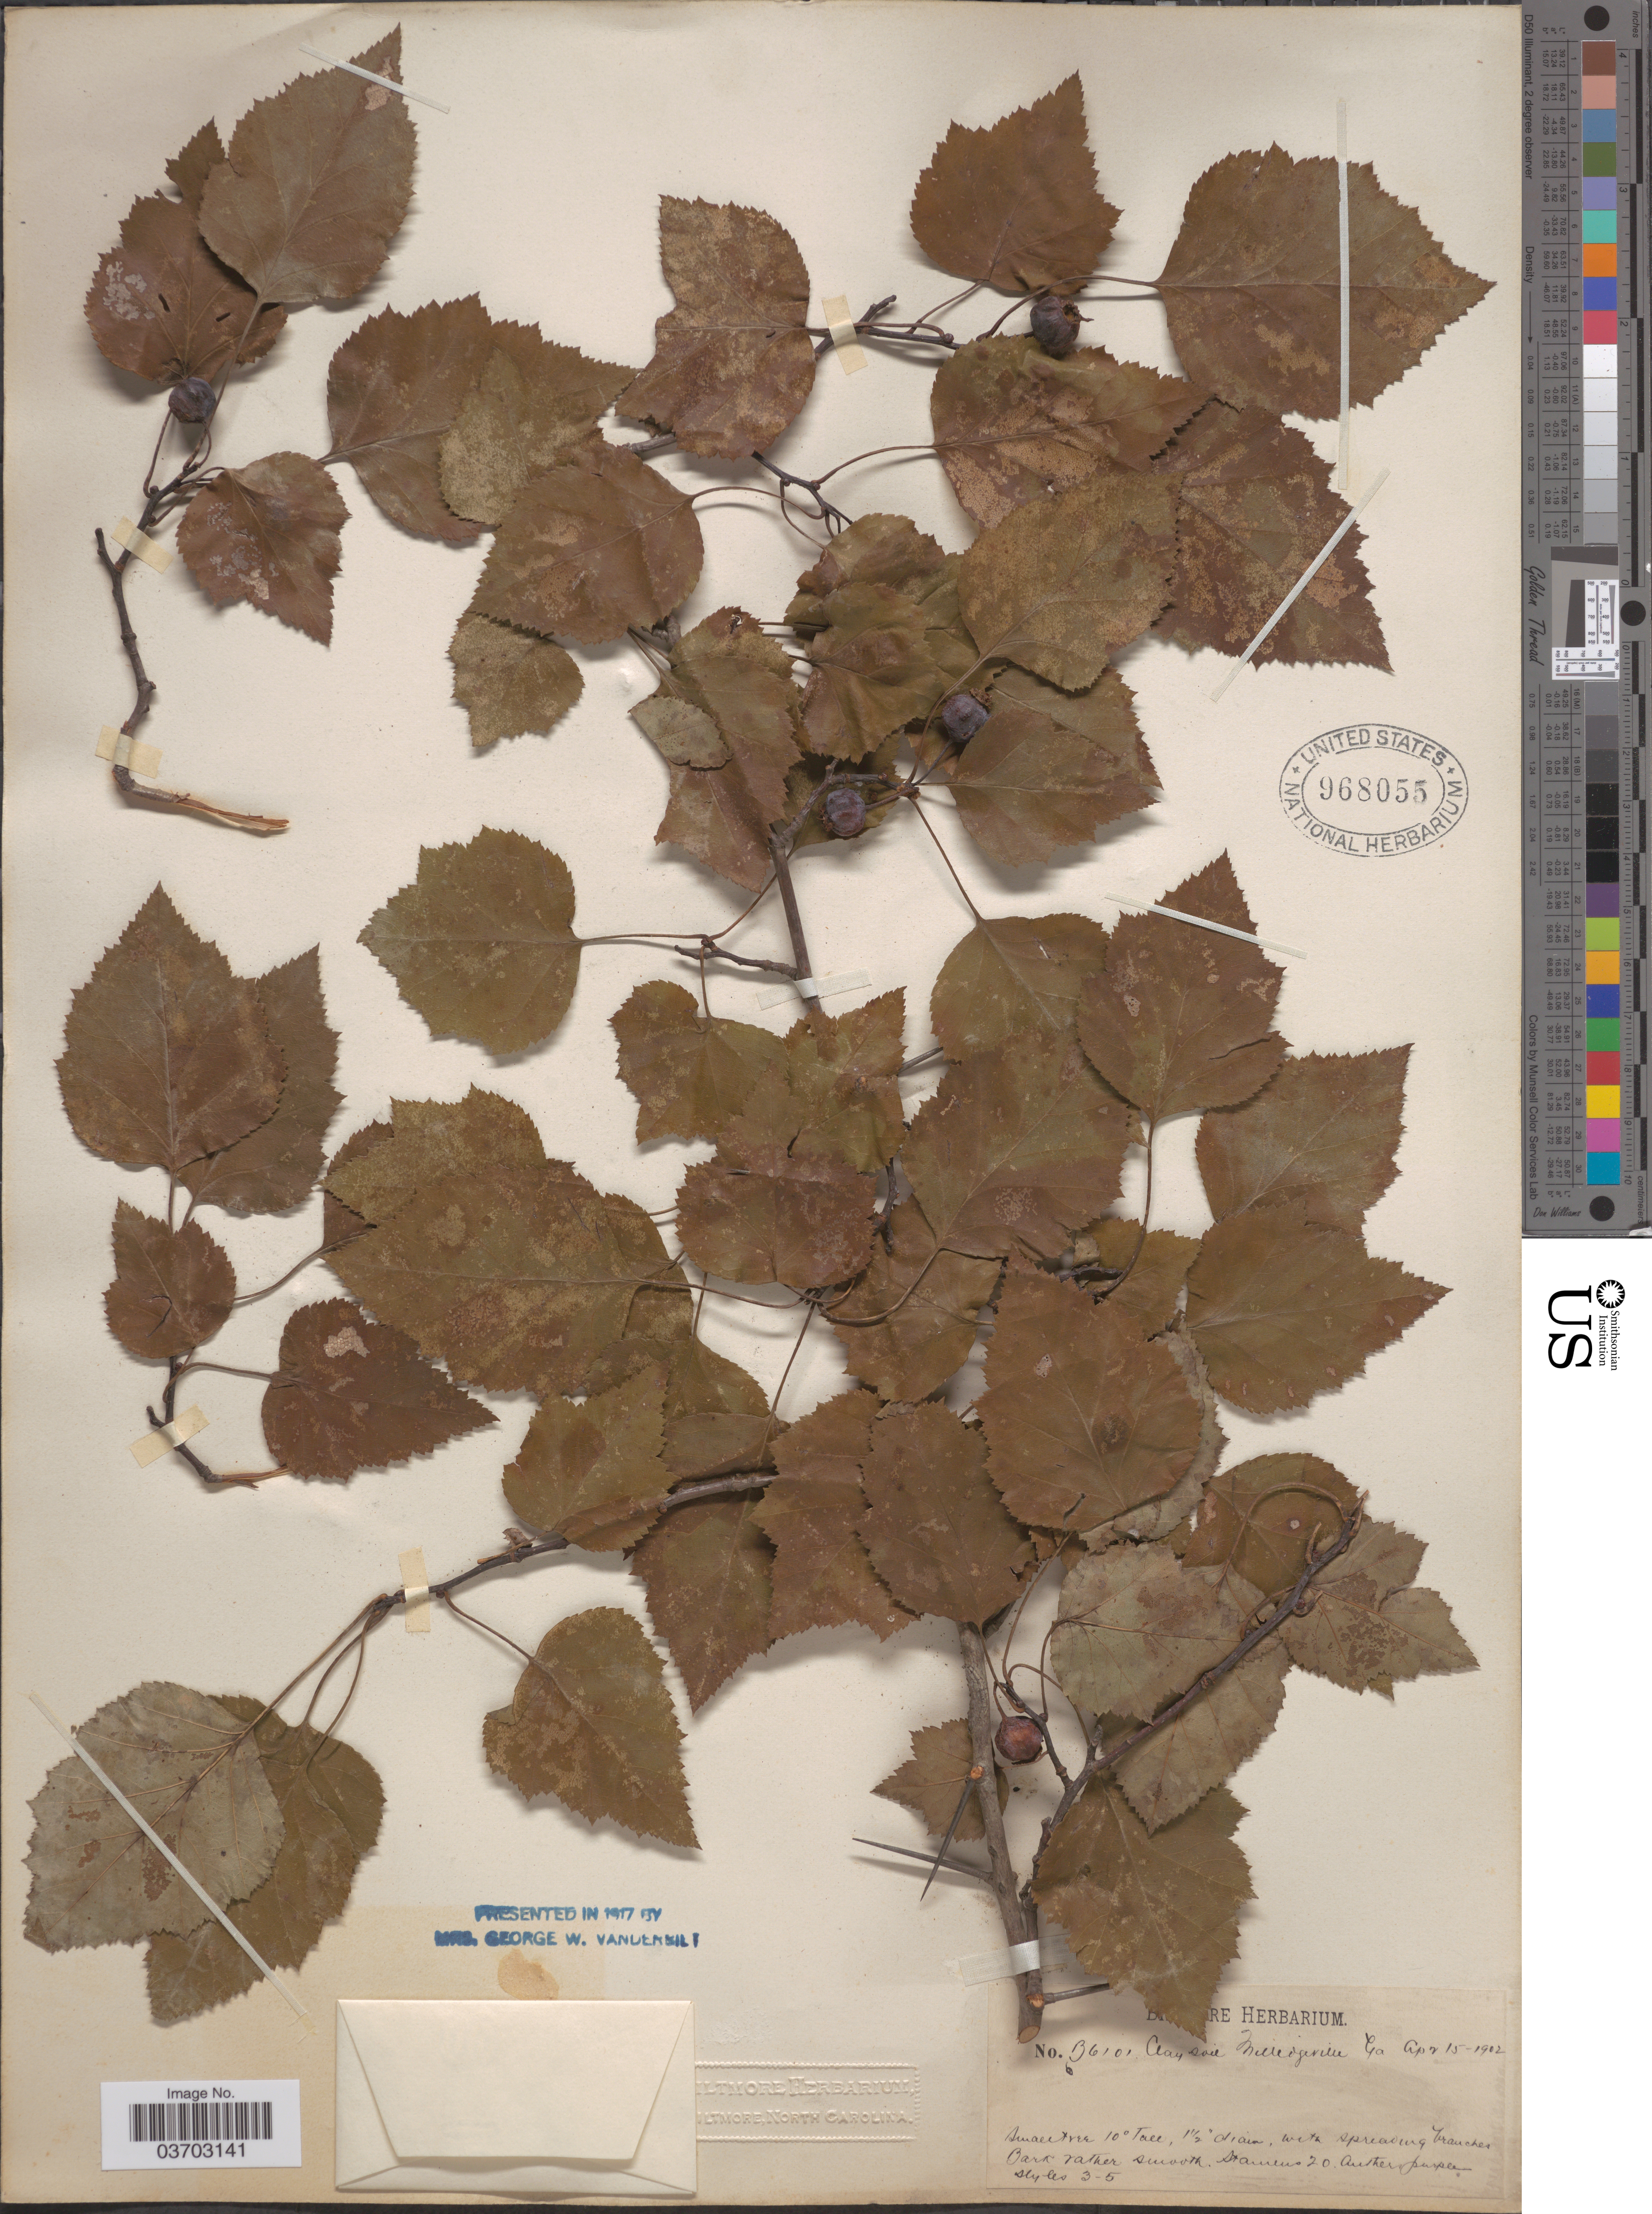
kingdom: Plantae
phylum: Tracheophyta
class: Magnoliopsida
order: Rosales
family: Rosaceae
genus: Crataegus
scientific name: Crataegus sp.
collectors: ex herb. Biltmore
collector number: B6101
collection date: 1902-04-15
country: United States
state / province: Georgia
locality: Milledgeville.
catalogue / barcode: US 968055